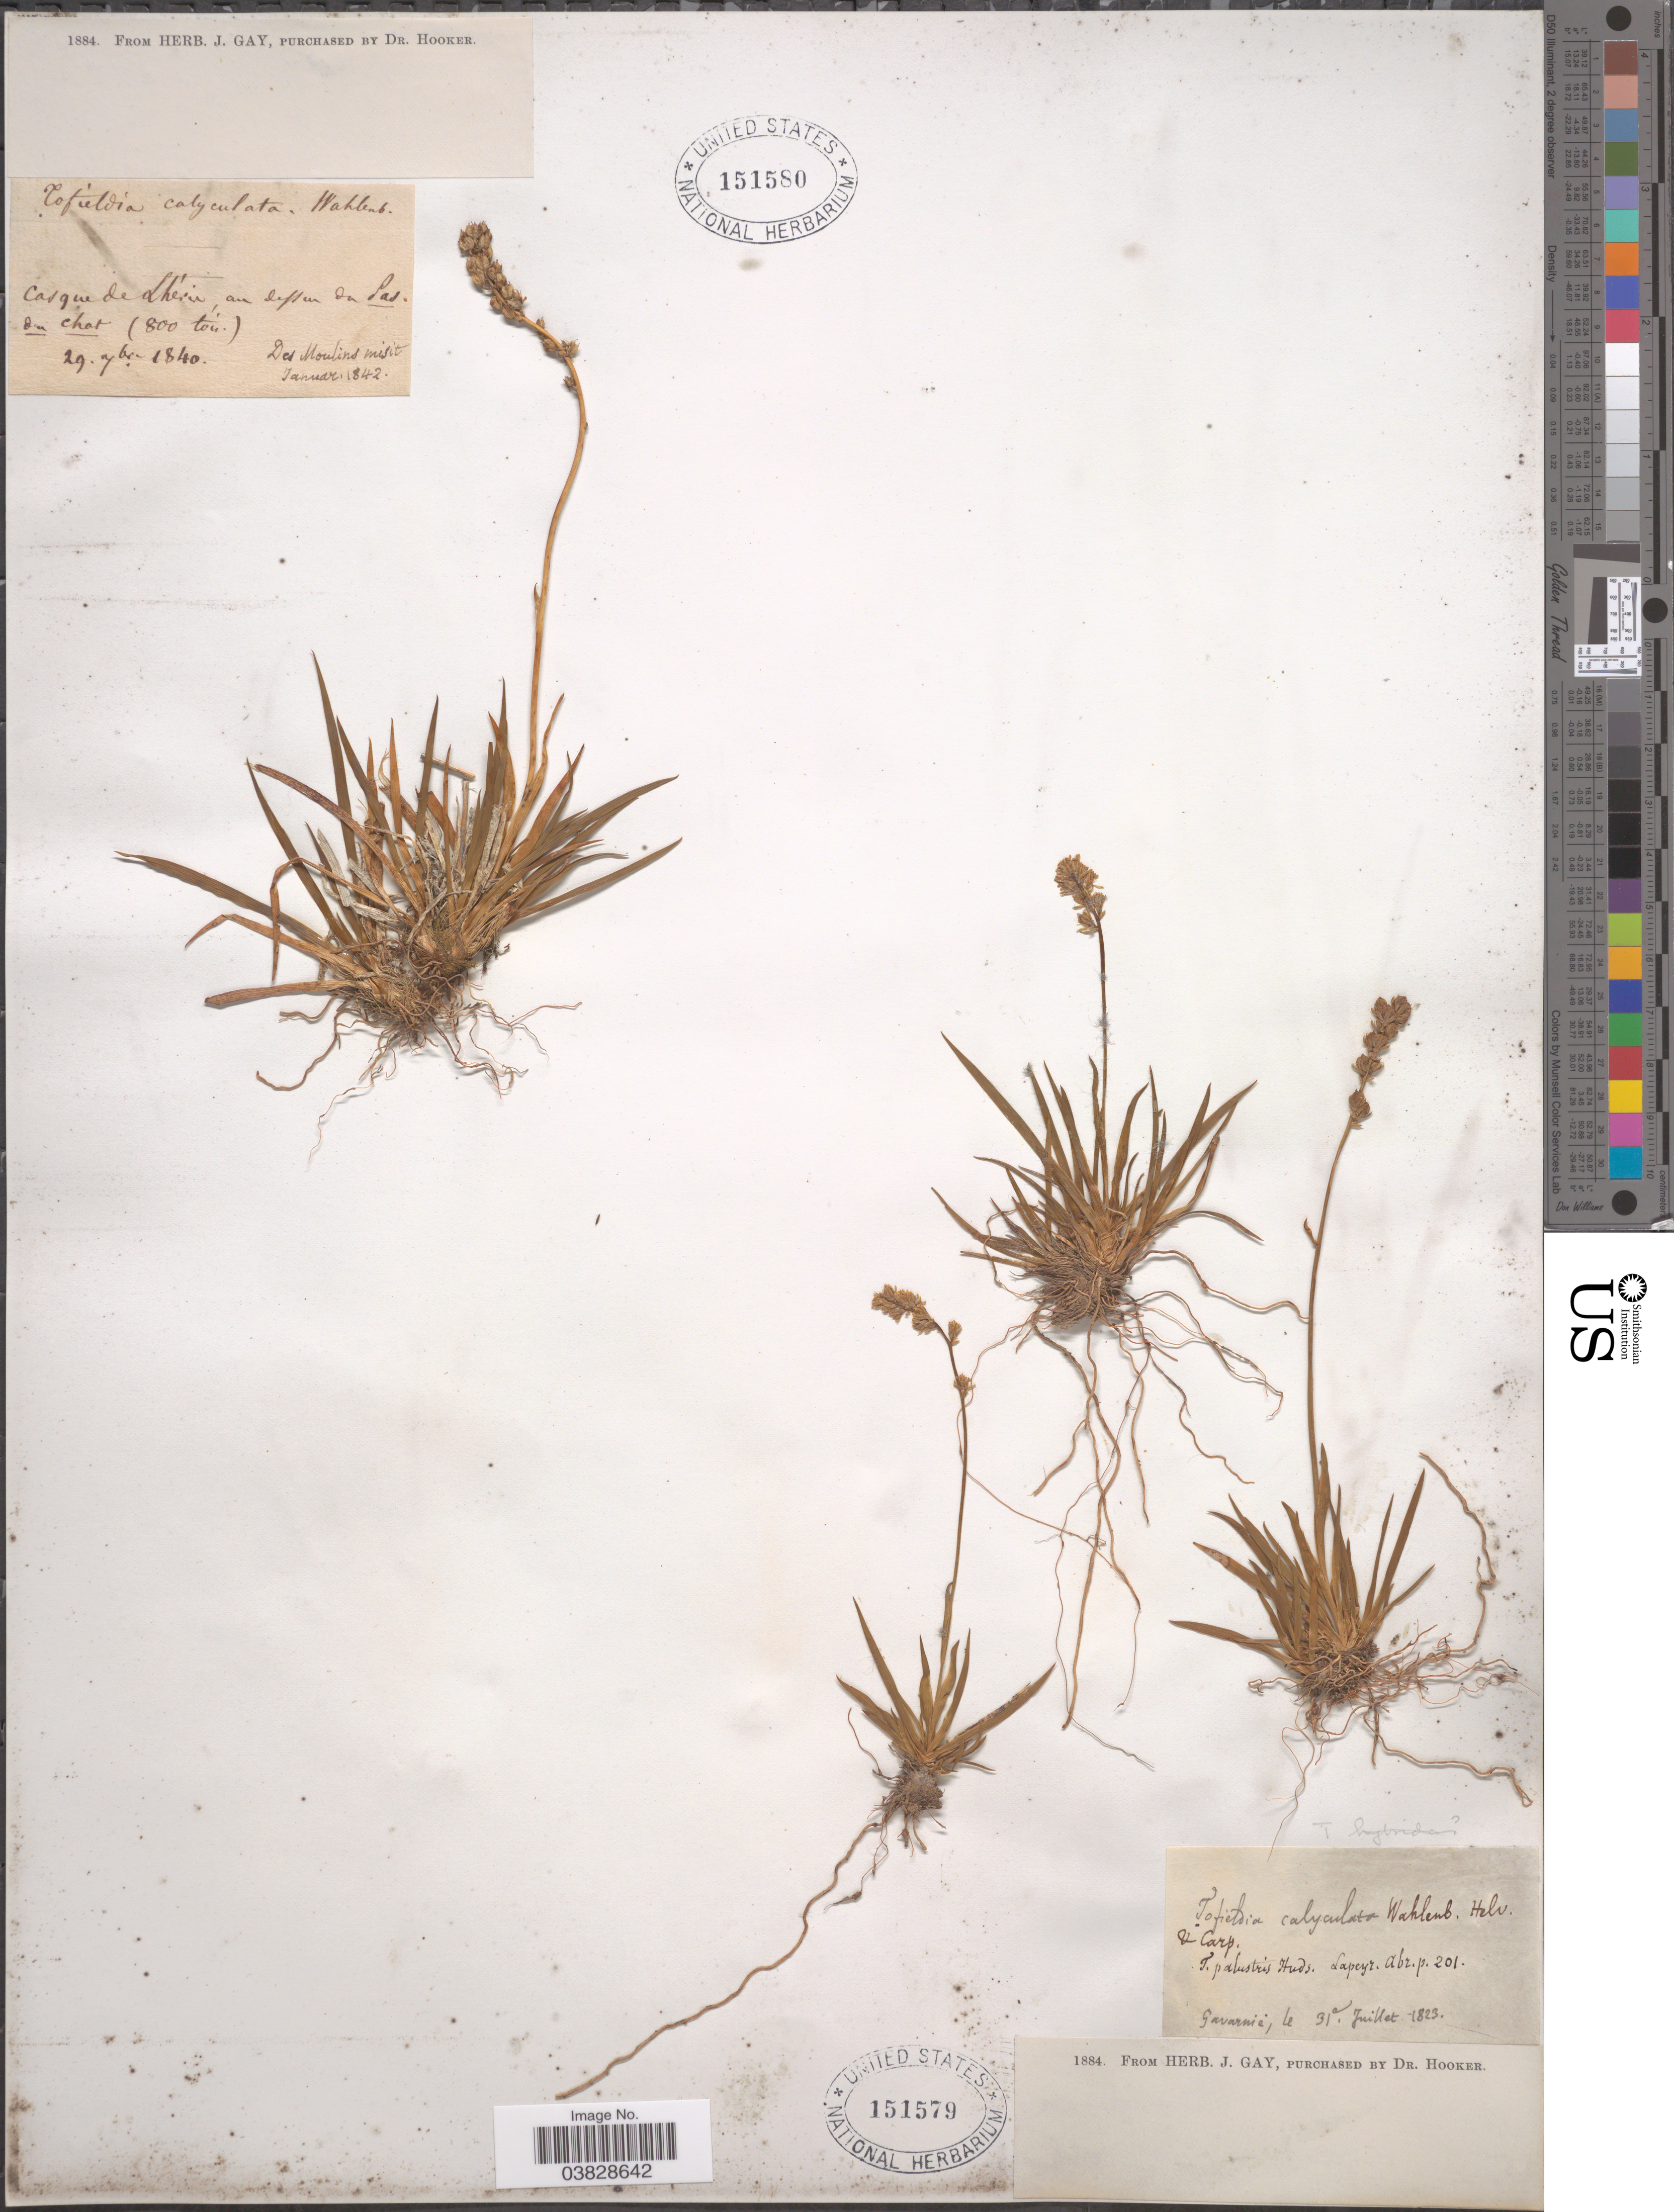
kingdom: Plantae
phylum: Tracheophyta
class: Liliopsida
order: Alismatales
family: Tofieldiaceae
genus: Tofieldia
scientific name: Tofieldia calyculata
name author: (L.) Wahlenb.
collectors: ex herb. J. Gay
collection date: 1823-07-31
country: France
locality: Gavarnie.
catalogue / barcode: US 151579-2